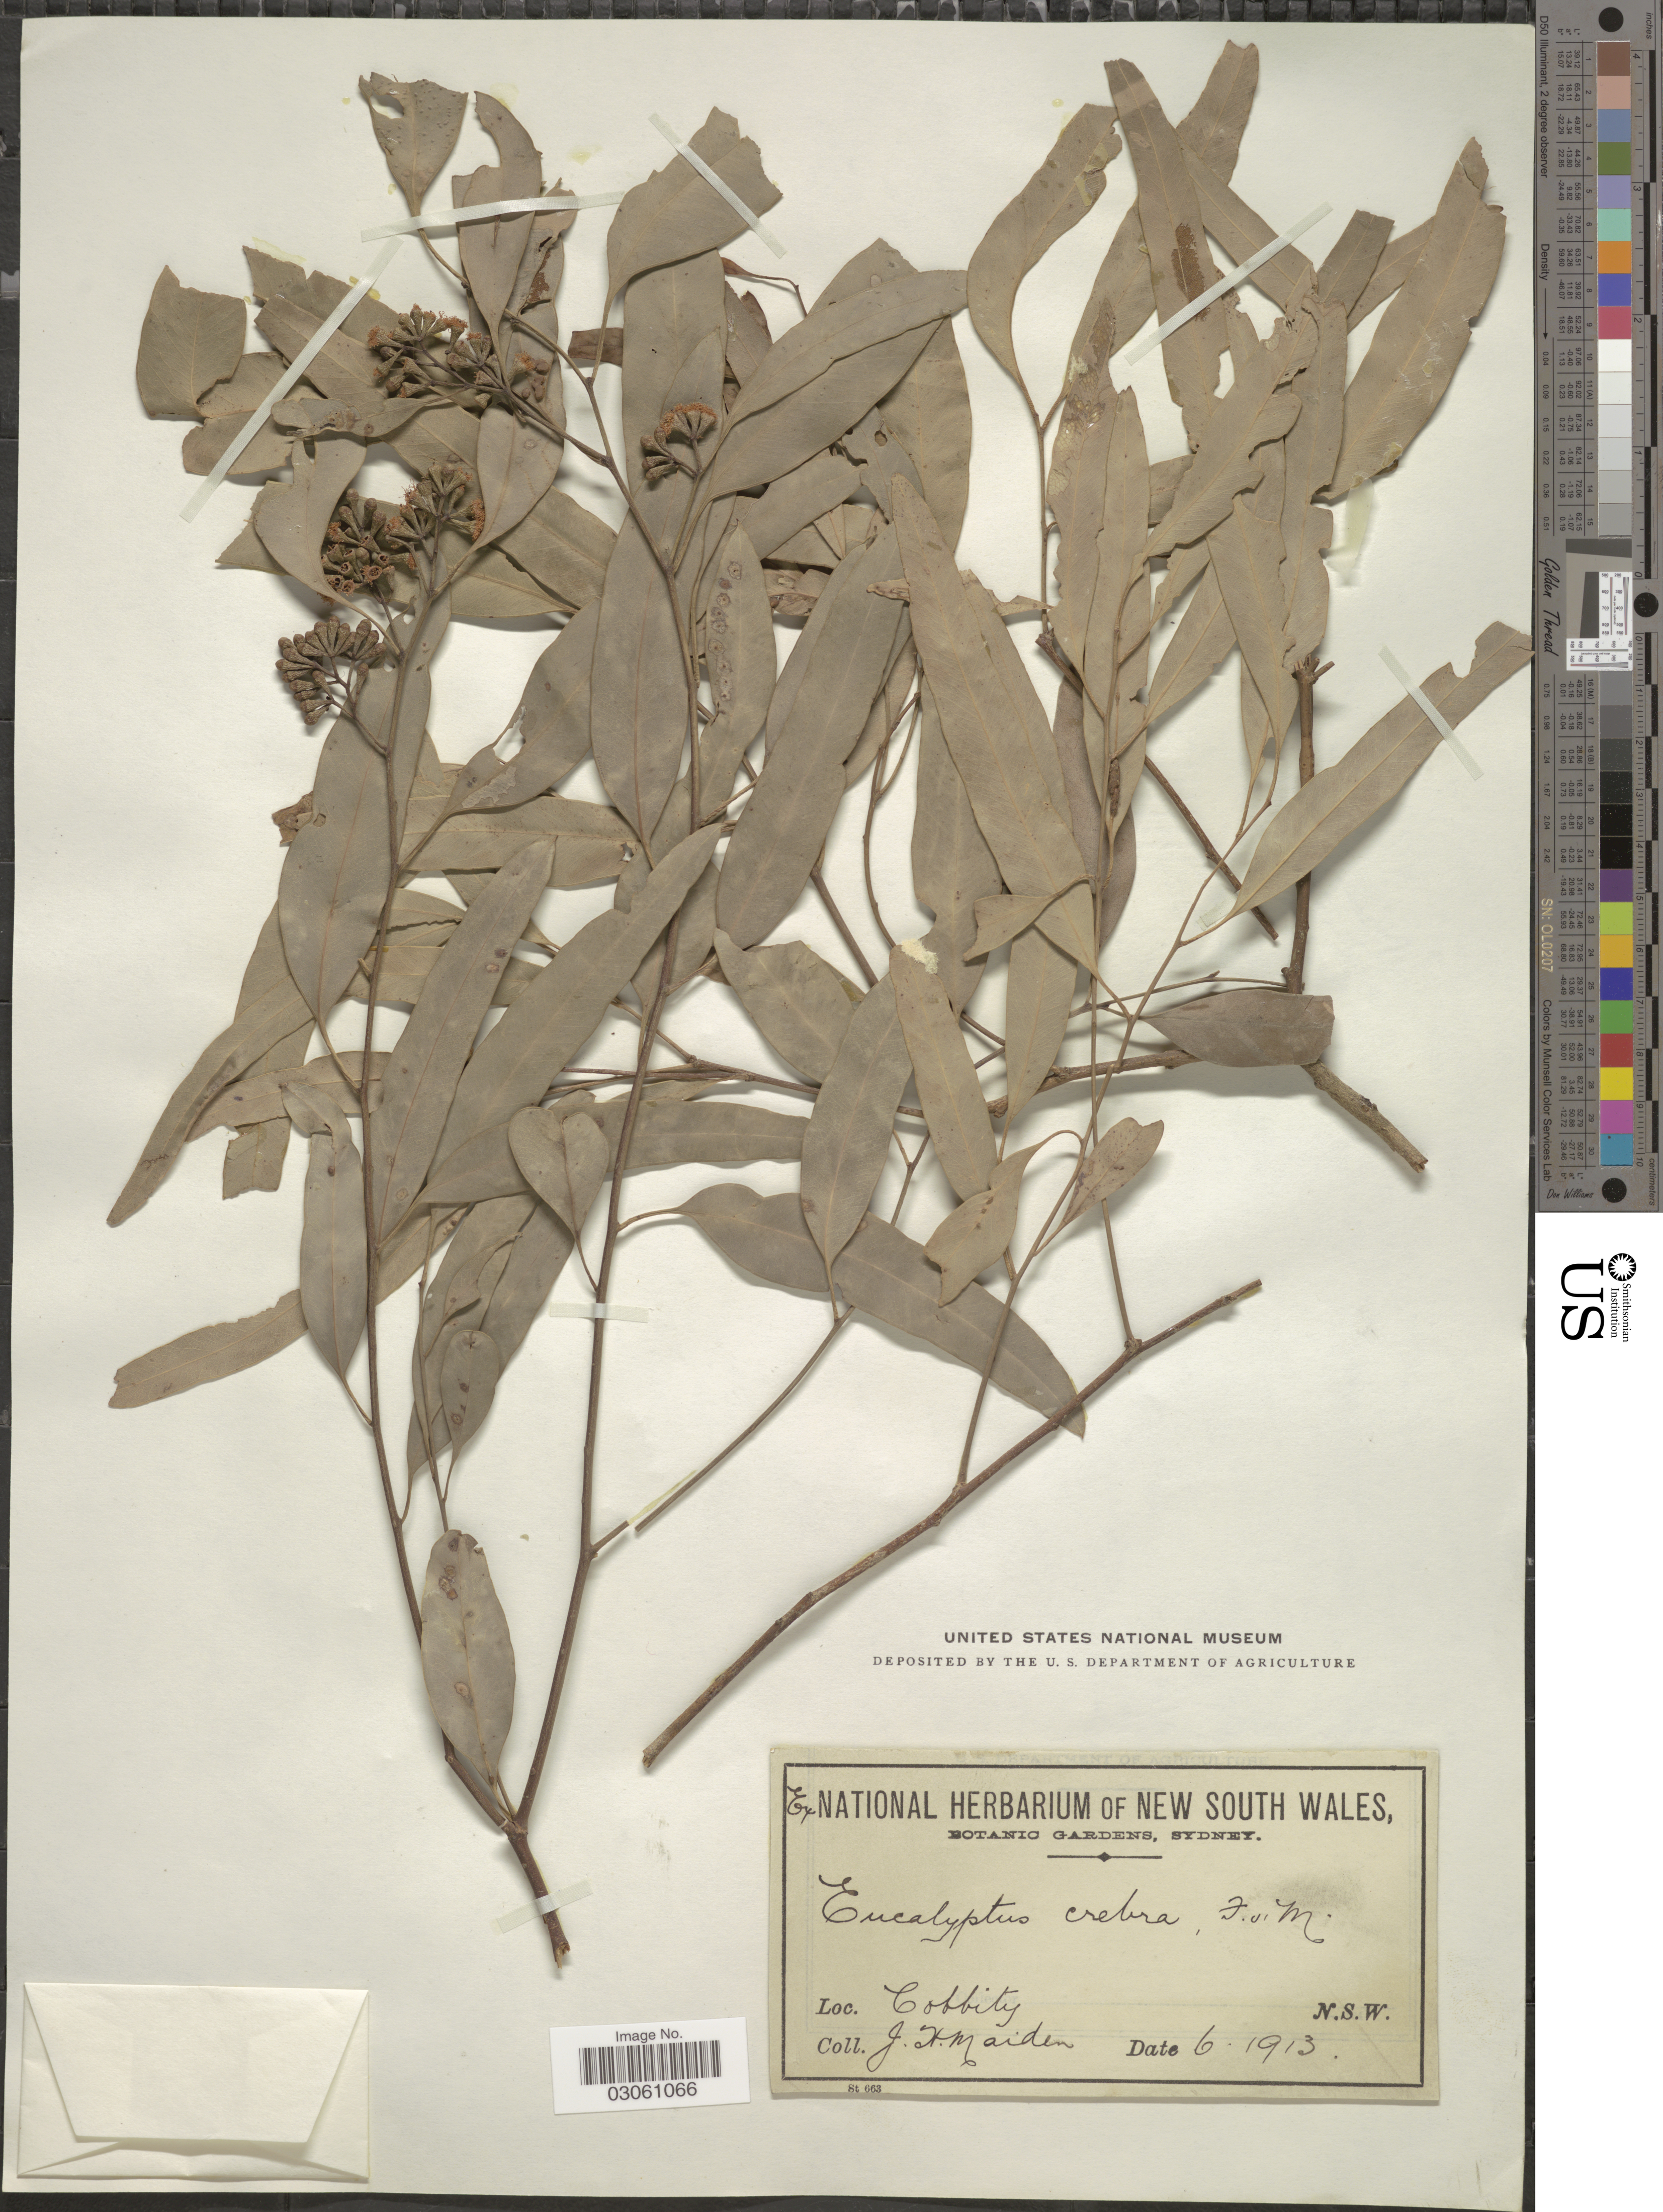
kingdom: Plantae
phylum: Tracheophyta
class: Magnoliopsida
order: Myrtales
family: Myrtaceae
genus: Eucalyptus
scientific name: Eucalyptus crebra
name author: F. Muell.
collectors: J. Maiden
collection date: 1913-06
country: Australia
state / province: New South Wales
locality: Cobbity.